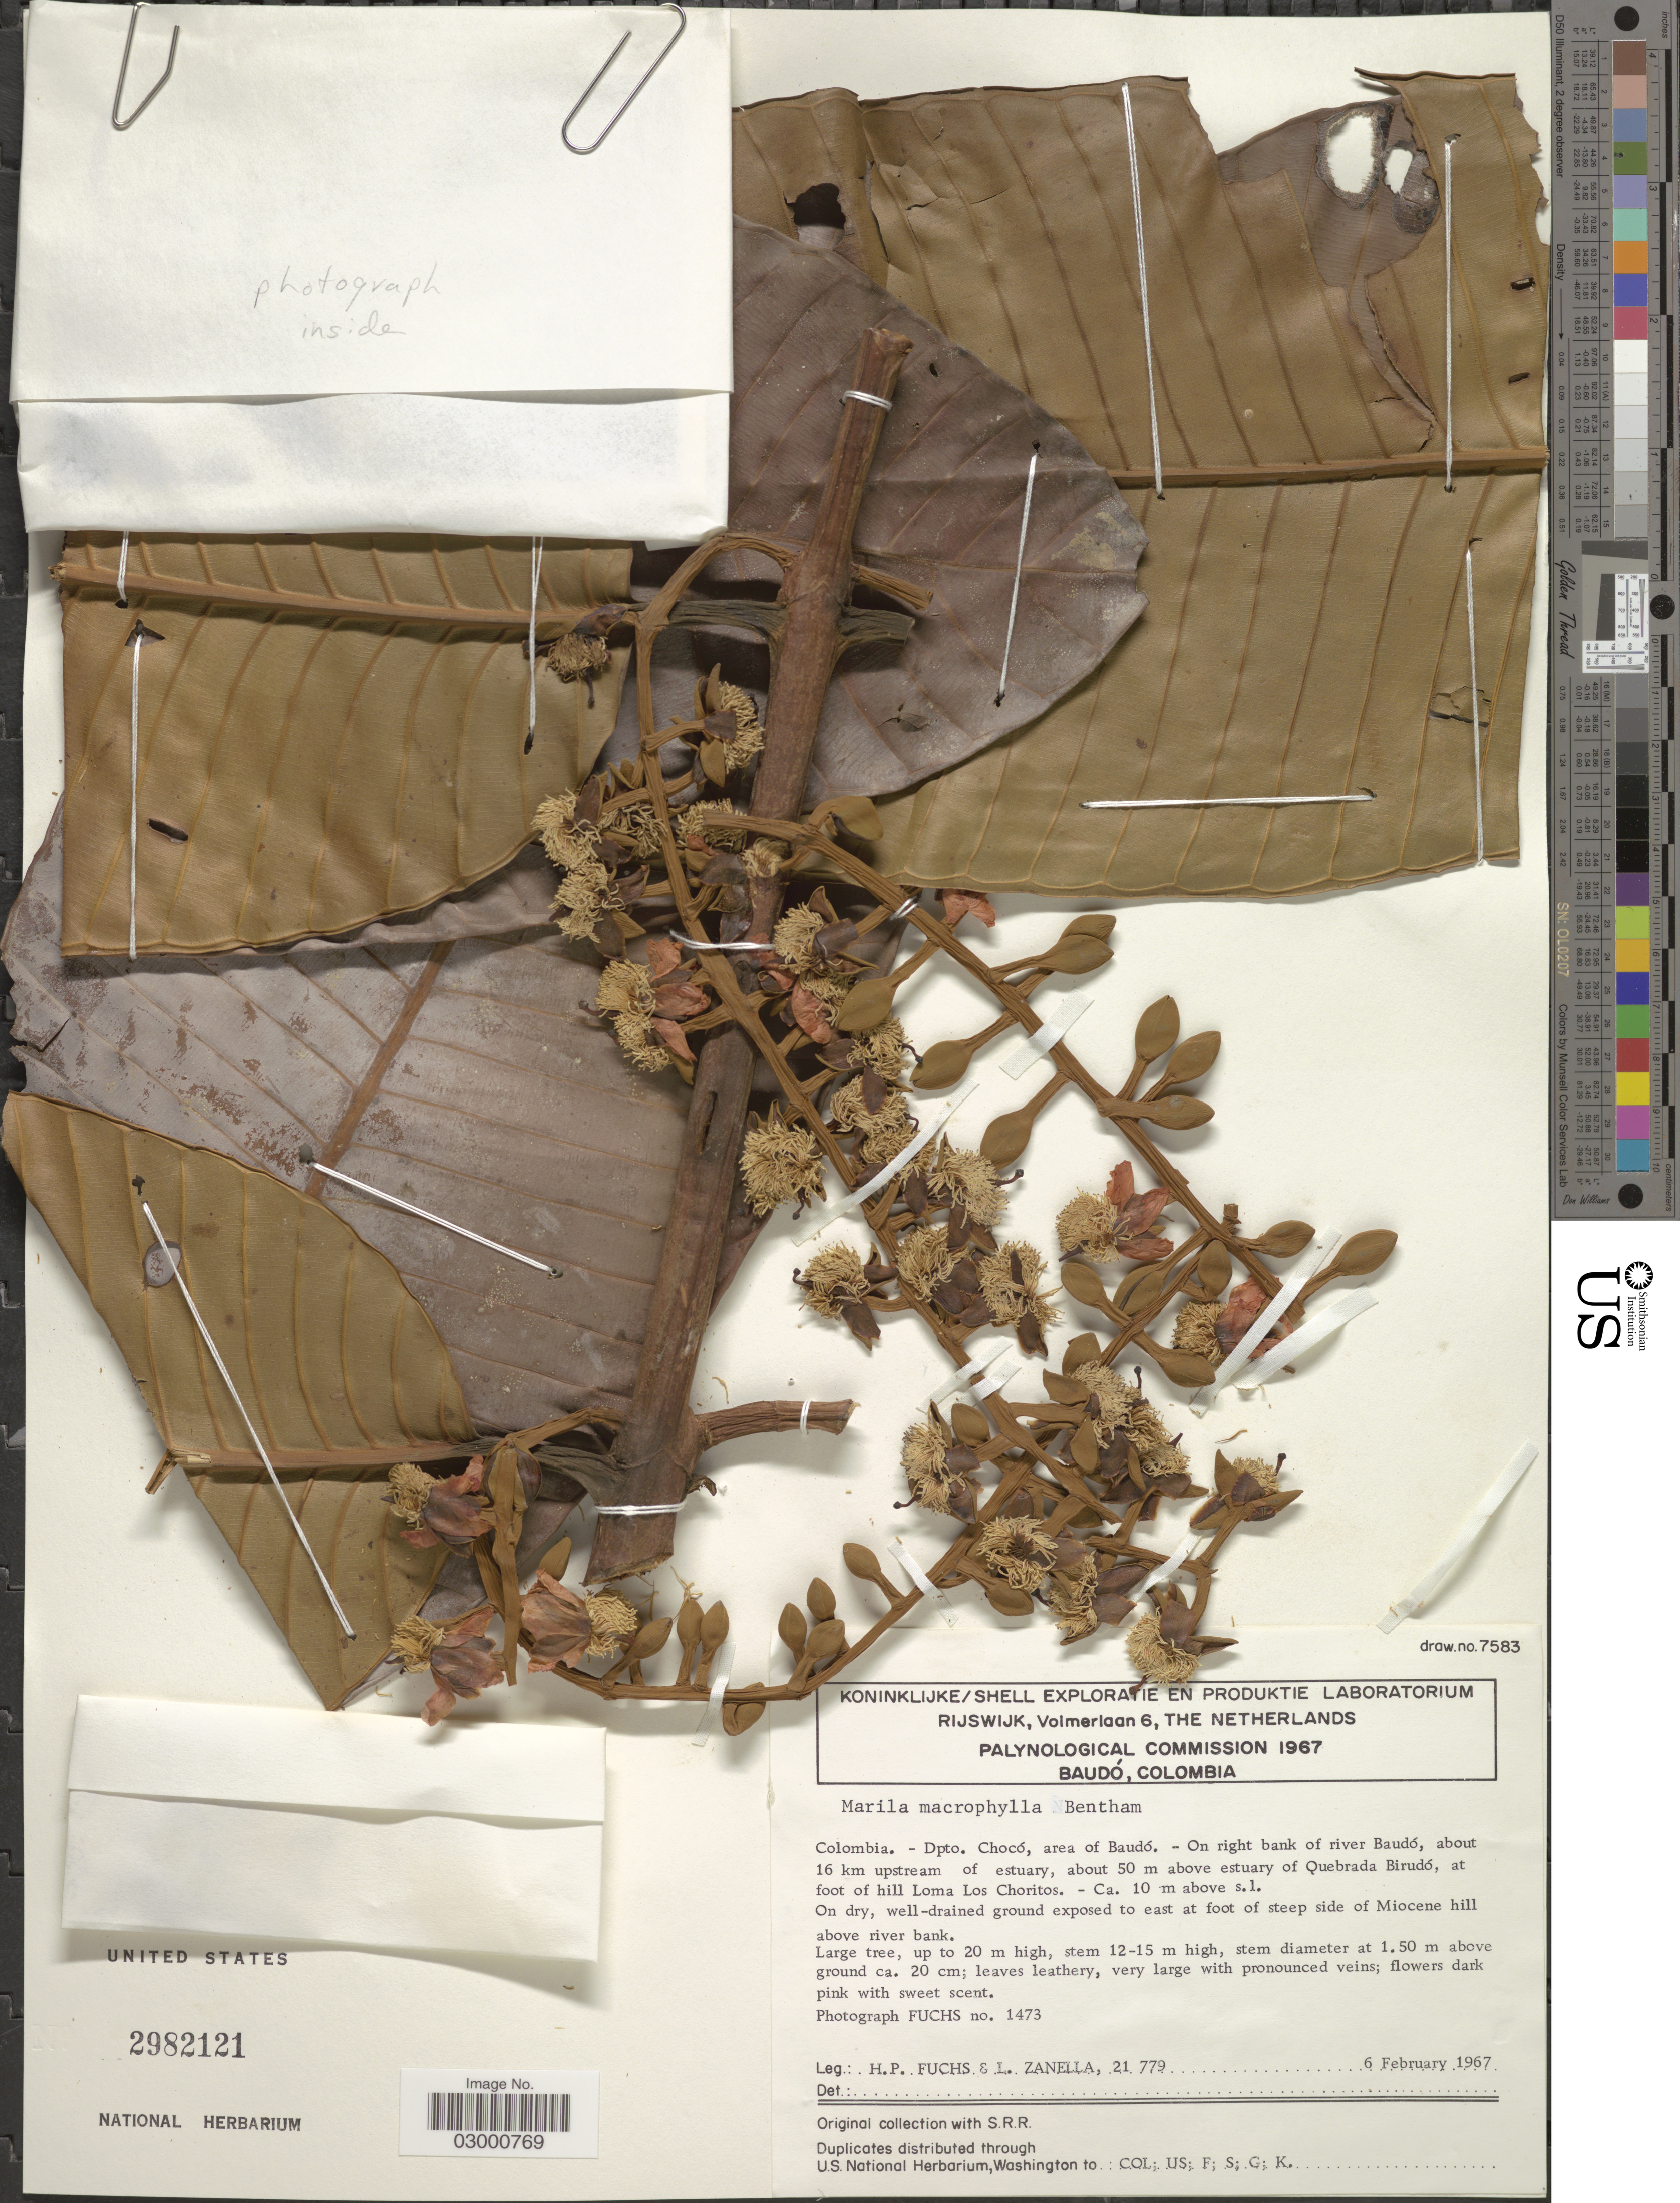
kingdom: Plantae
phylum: Tracheophyta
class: Magnoliopsida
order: Malpighiales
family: Calophyllaceae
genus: Marila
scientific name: Marila macrophylla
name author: Benth.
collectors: H. P. Fuchs & L. Zanella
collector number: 21779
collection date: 1967-02-06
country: Colombia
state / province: Chocó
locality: Dpto. Chocó, area of Baudó. On right bank of river Baudó, about 16 km upstream from estuary, about 50 m above estuary of Quebrada Birudó, at foot of hill Loma Los Choritos.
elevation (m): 10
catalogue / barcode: US 2982121